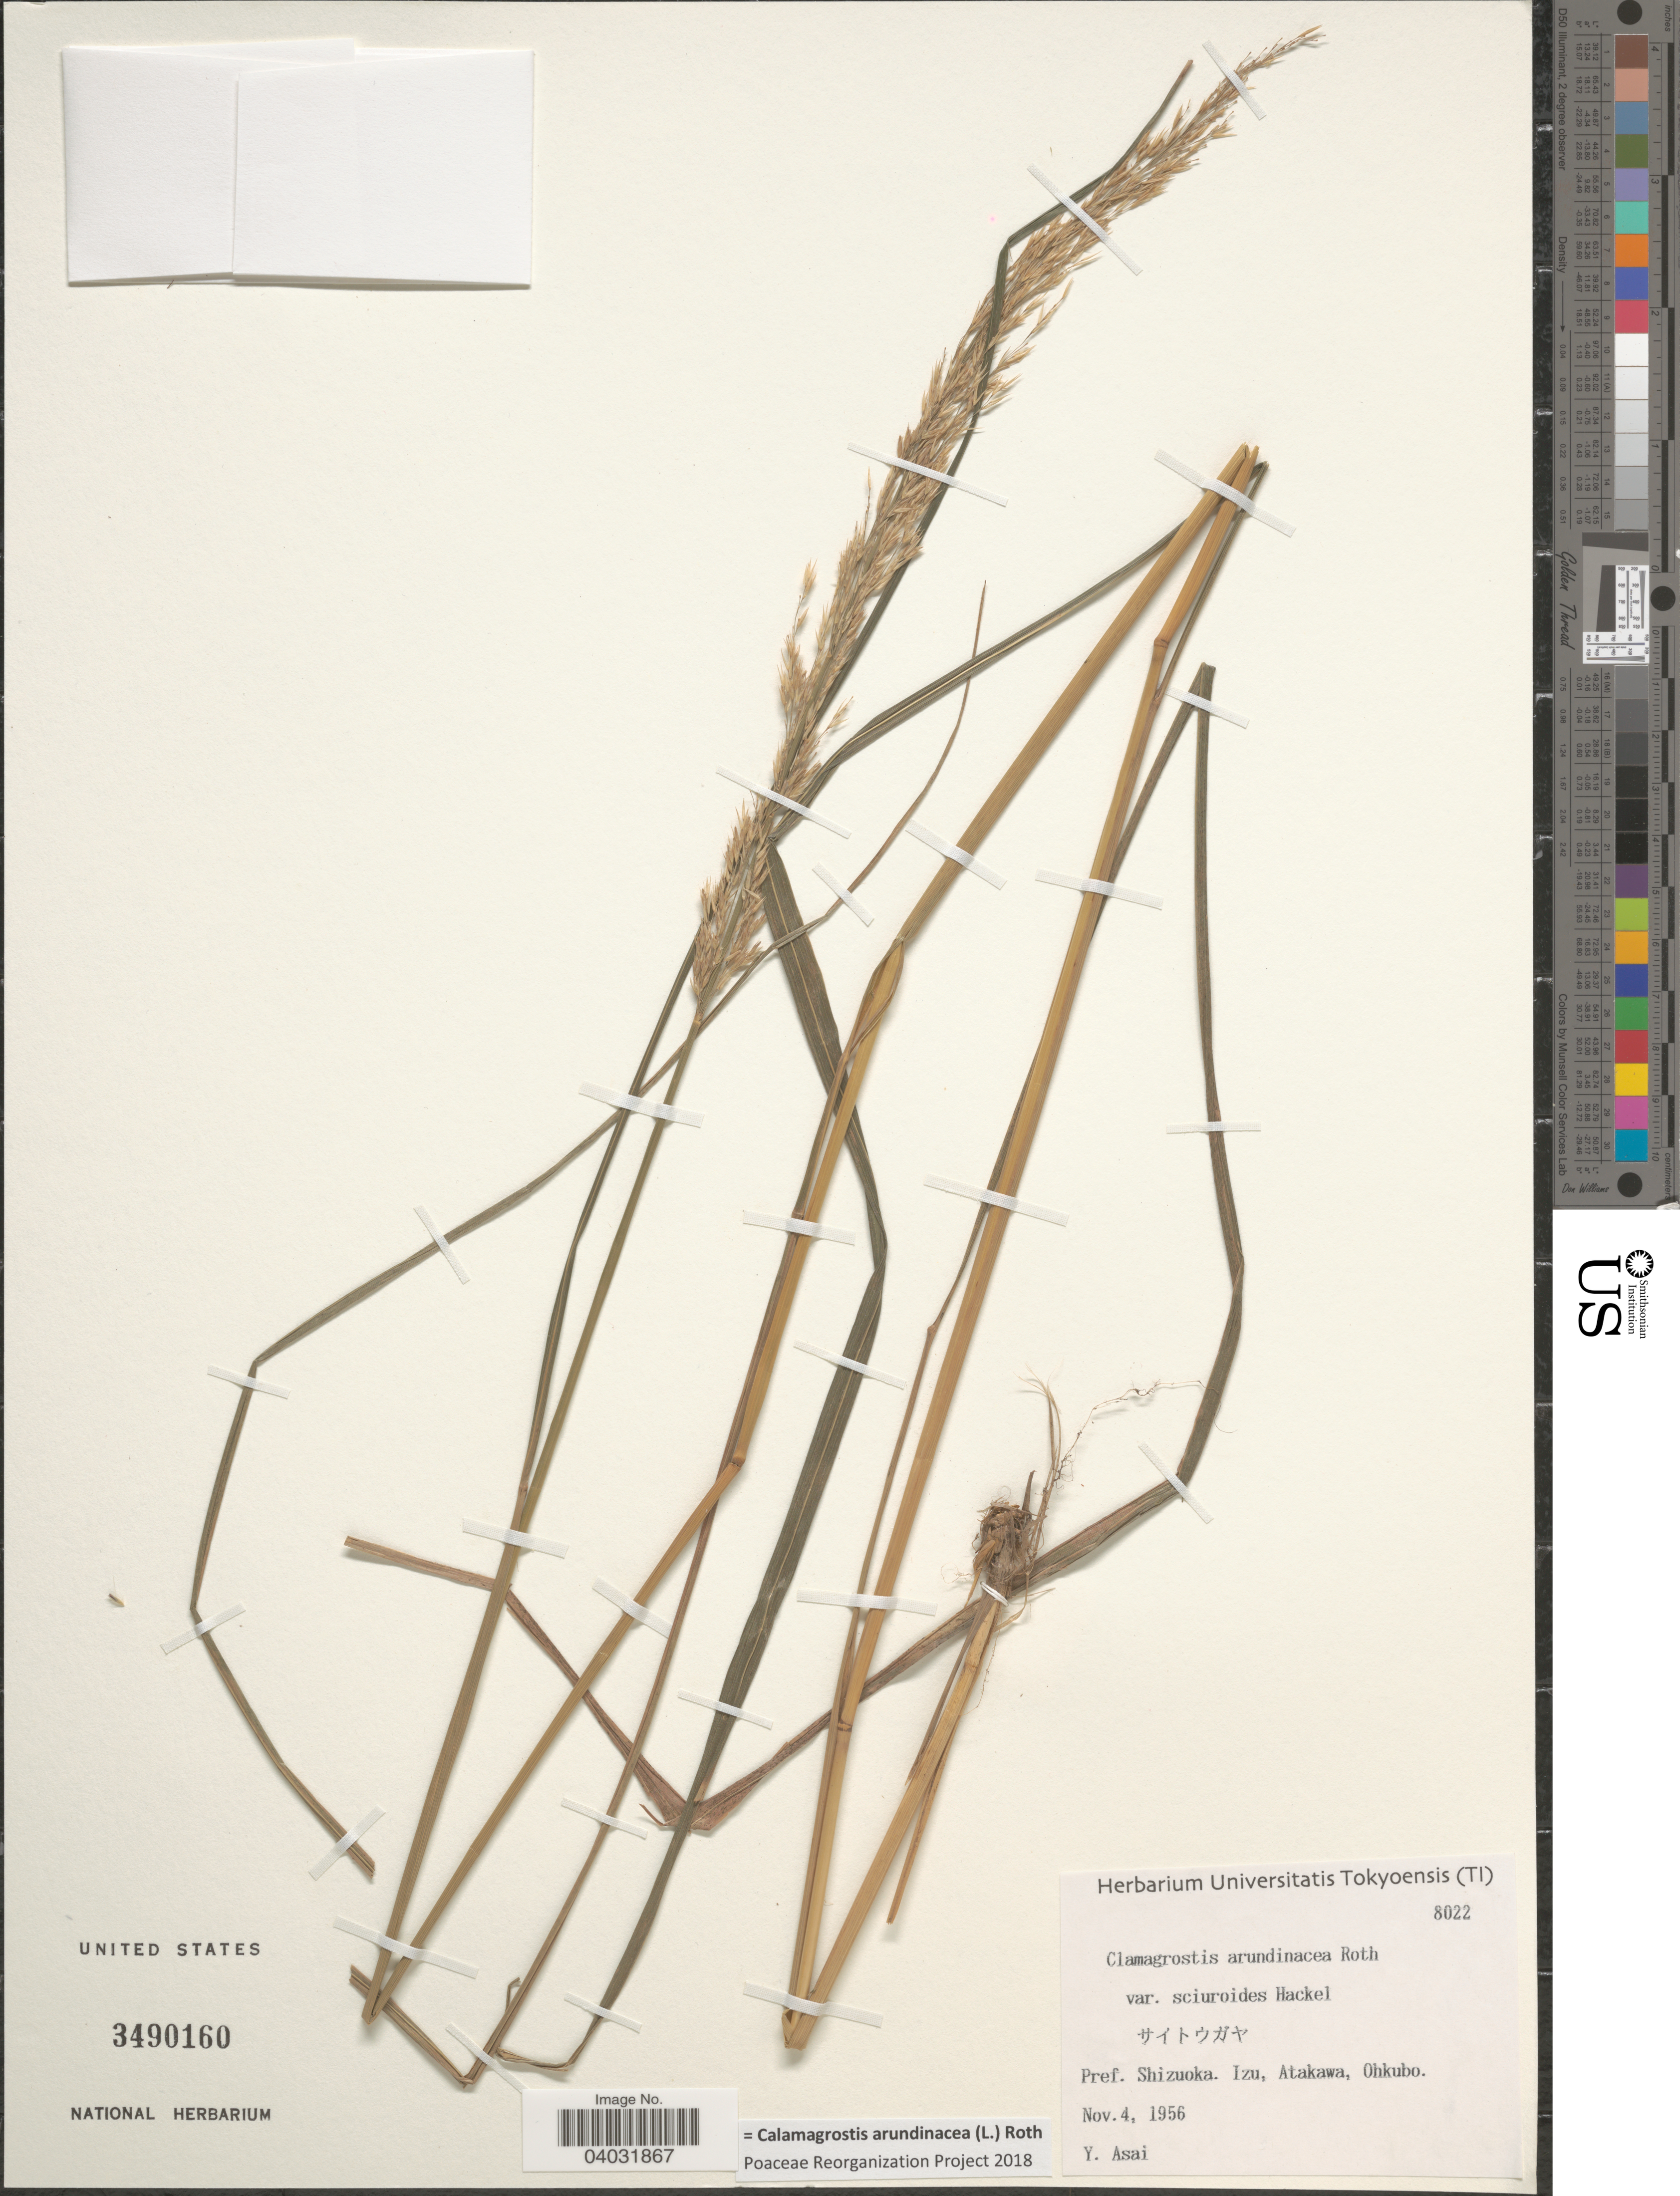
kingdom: Plantae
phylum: Tracheophyta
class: Liliopsida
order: Poales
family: Poaceae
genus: Calamagrostis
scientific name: Calamagrostis arundinacea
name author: (L.) Roth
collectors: Y. Asai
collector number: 8022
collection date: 1956-11-04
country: Japan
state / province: Sizuoka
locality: Pref. Shizuoka, Izu, Atakawa, Ohkubo.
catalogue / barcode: US 3490160